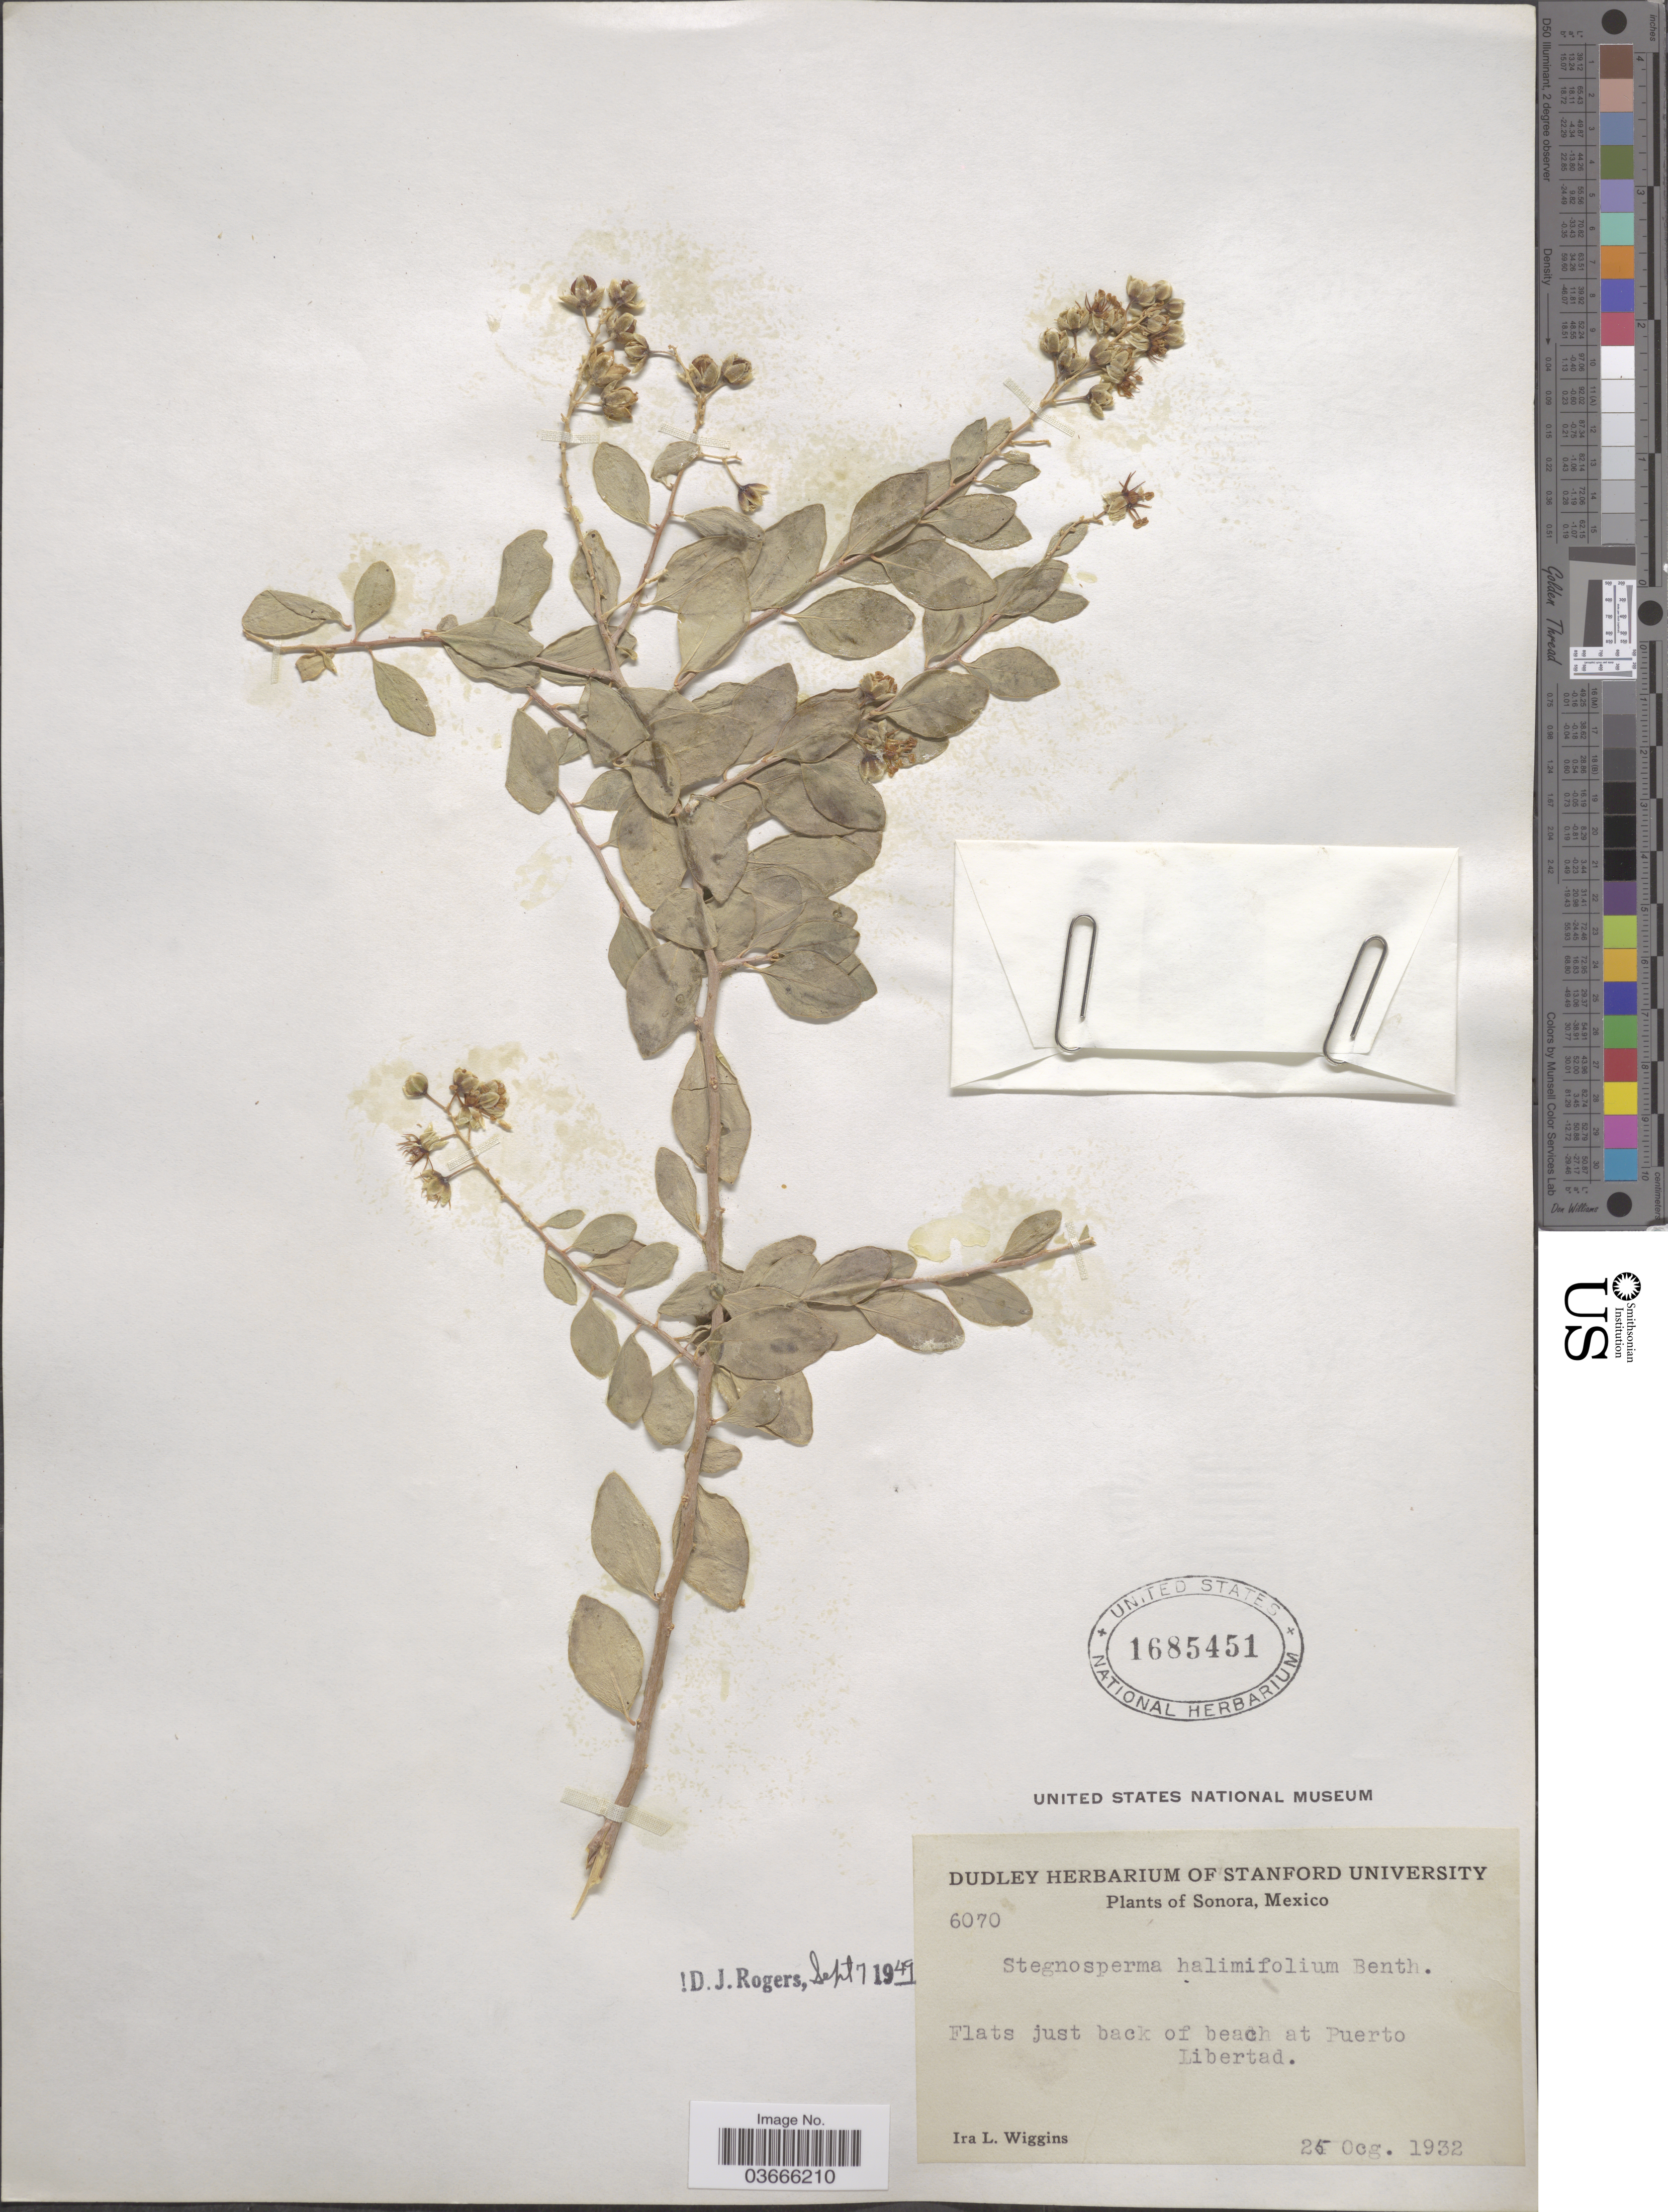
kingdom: Plantae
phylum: Tracheophyta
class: Magnoliopsida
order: Caryophyllales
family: Stegnospermataceae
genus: Stegnosperma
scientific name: Stegnosperma halimifolium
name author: Benth.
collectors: I. L. Wiggins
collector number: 6070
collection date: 1932-10-05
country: Mexico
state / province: Sonora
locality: Flats just back of beach at Puerto Libertad.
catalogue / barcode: US 1685451